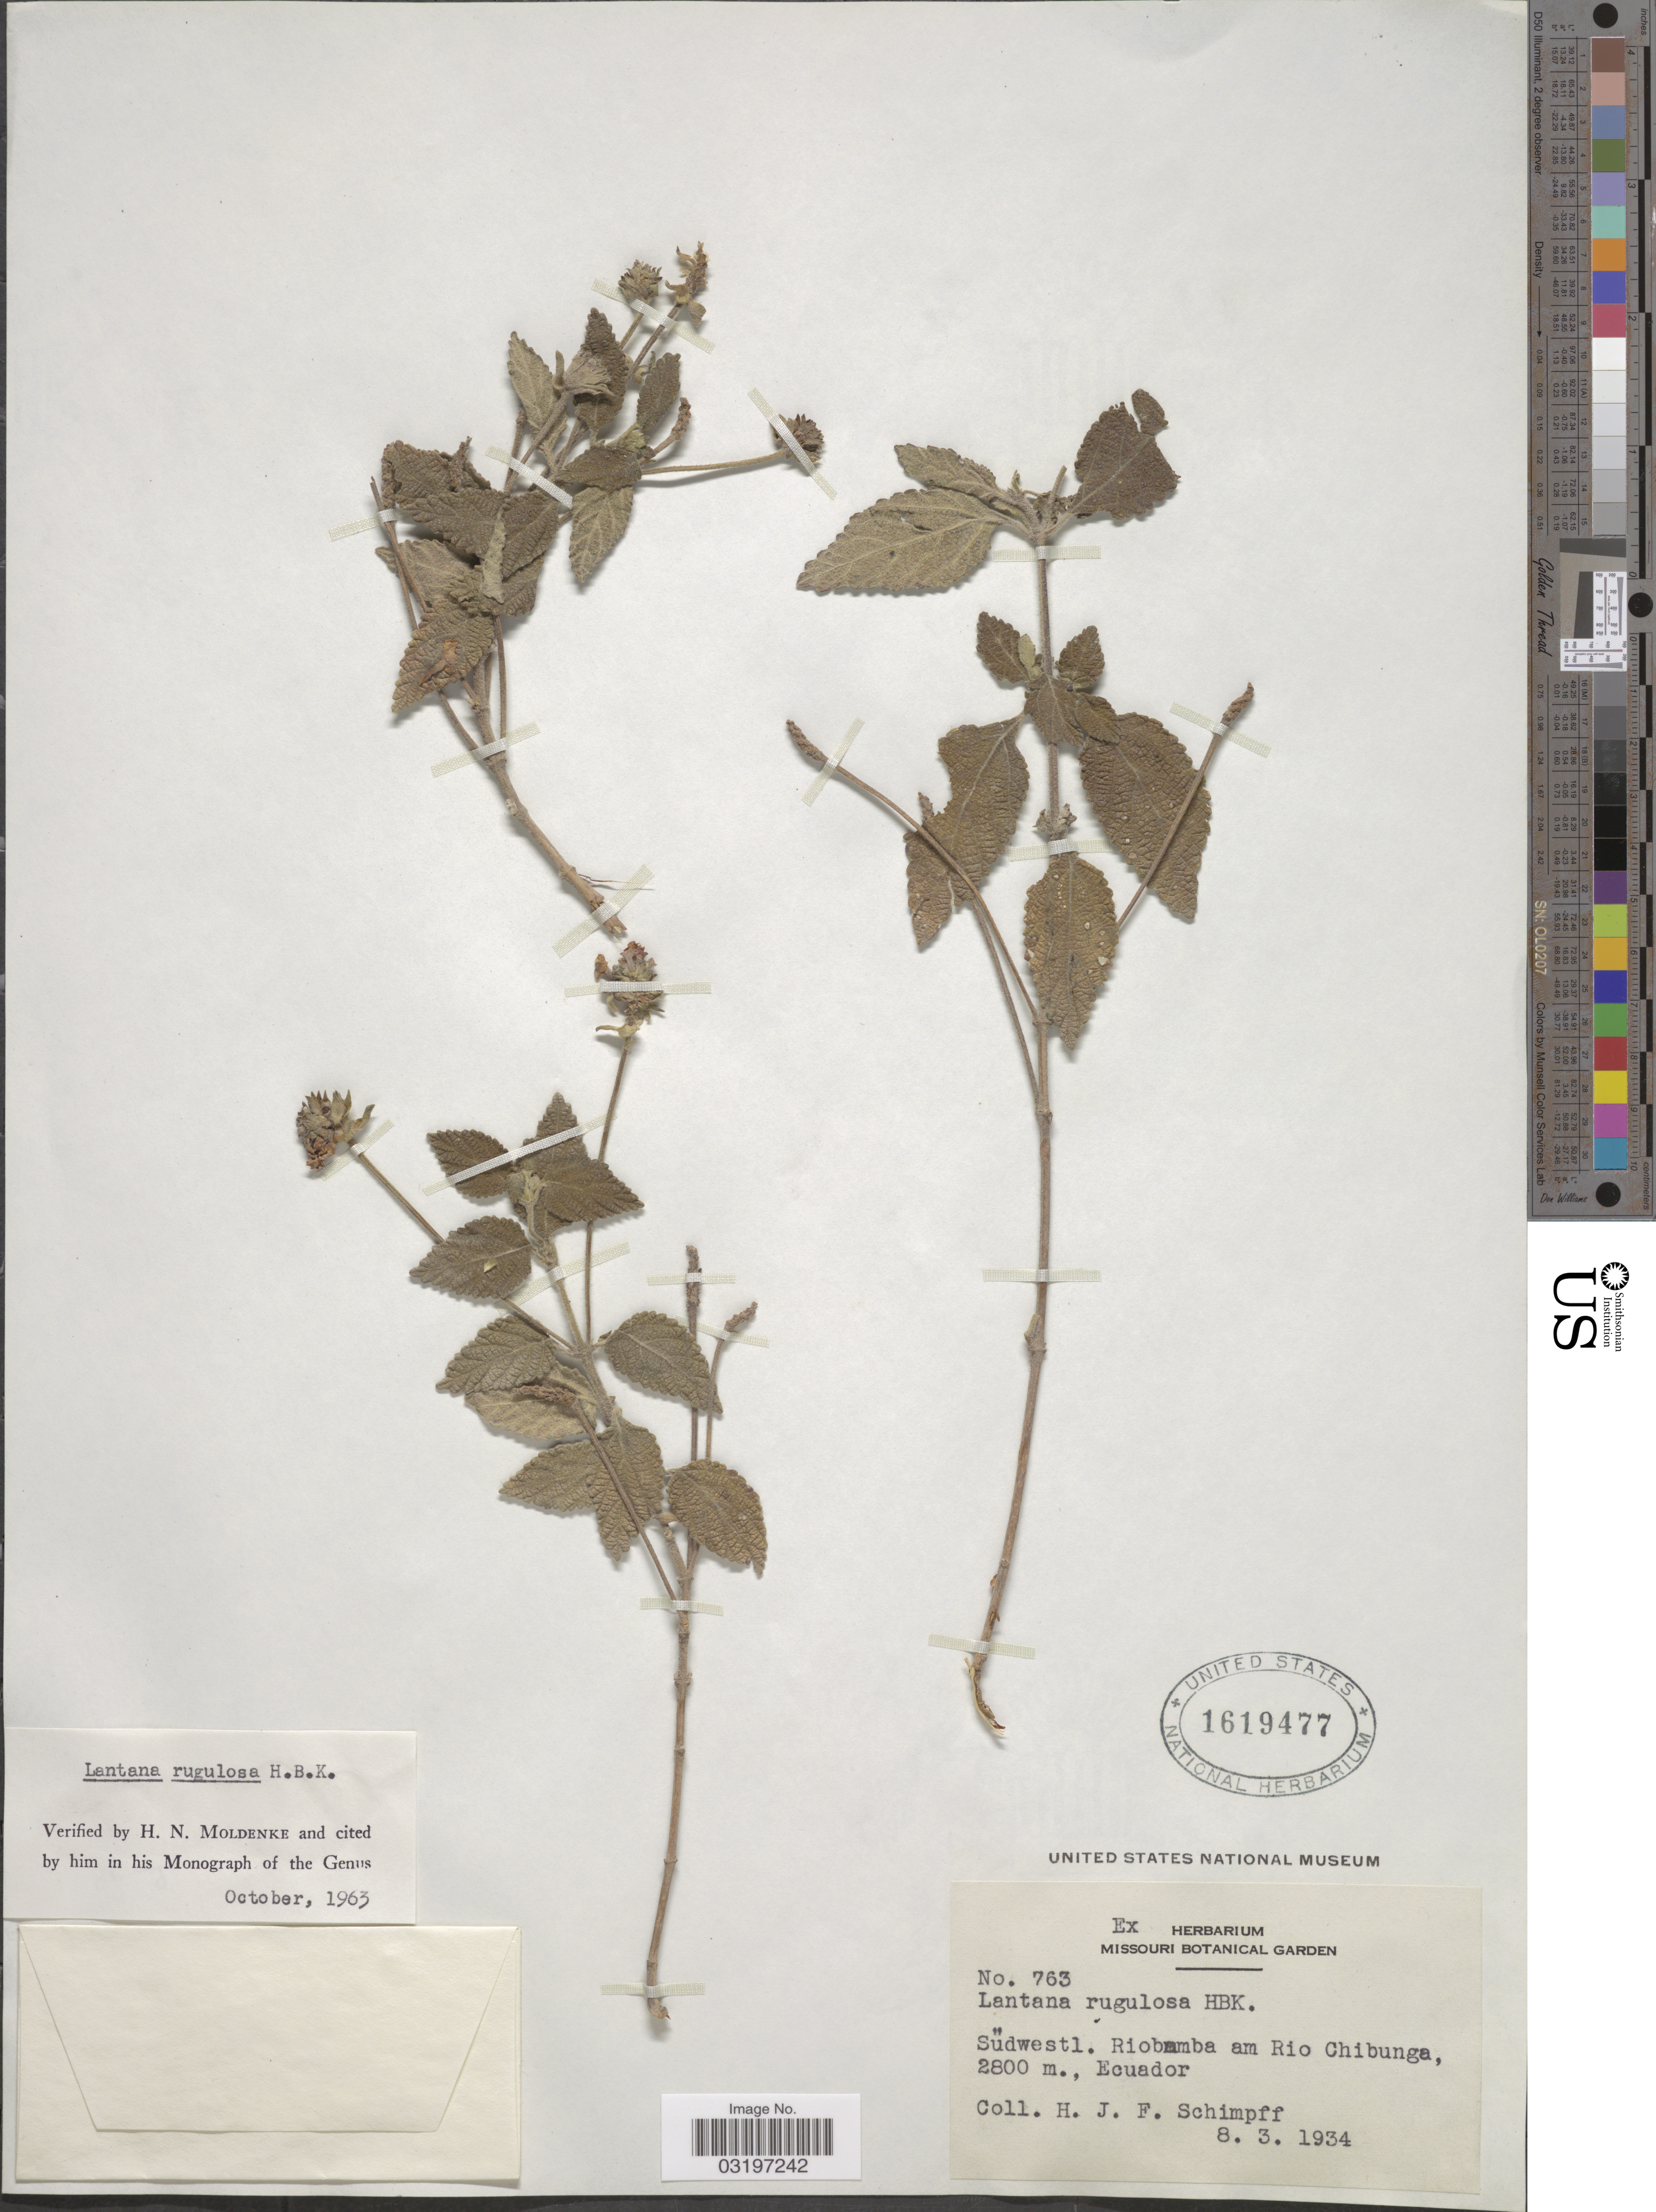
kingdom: Plantae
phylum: Tracheophyta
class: Magnoliopsida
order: Lamiales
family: Verbenaceae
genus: Lantana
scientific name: Lantana rugulosa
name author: Kunth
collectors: H. Schimpff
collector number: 763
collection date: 1934-03-08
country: Ecuador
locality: Südwestl. Riobamba am Rio Chibunga.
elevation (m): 2800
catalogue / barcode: US 1619477